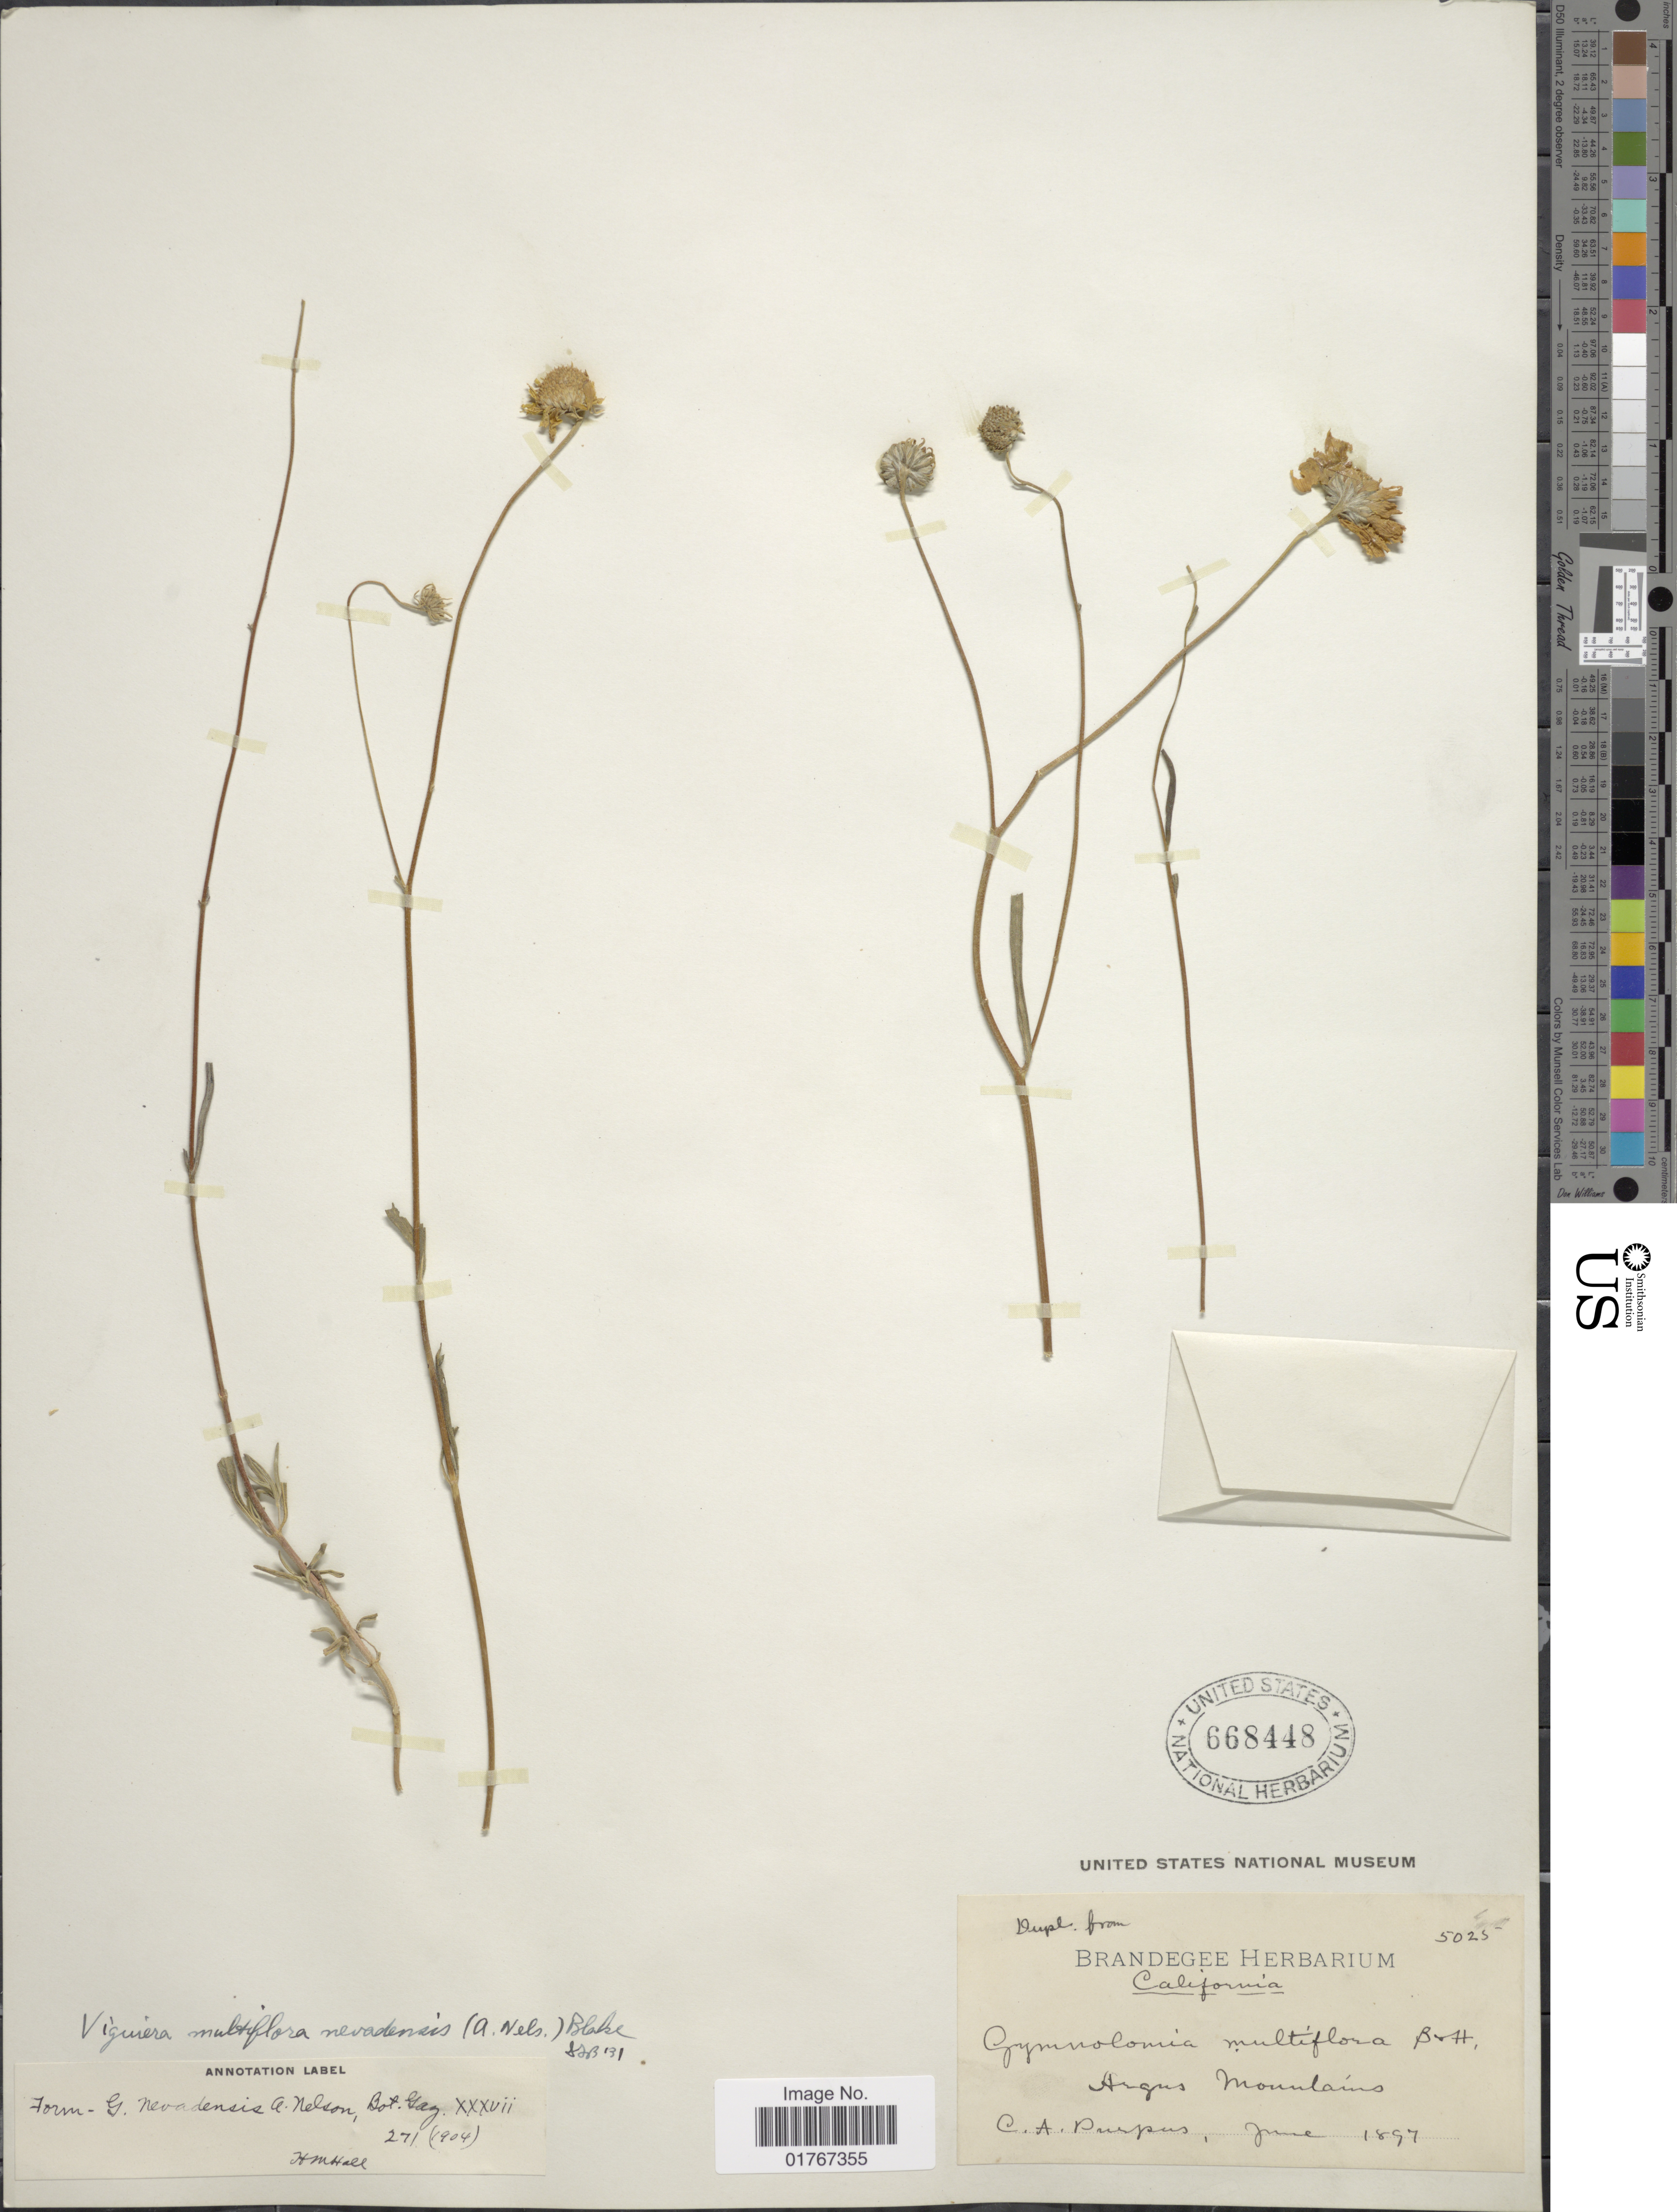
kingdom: Plantae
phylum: Tracheophyta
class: Magnoliopsida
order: Asterales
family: Asteraceae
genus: Heliomeris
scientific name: Heliomeris multiflora var. nevadensis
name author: (A. Nelson) Blake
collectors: C. A. Purpus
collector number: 5025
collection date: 1897-06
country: United States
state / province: California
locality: Argus Mountains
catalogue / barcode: US 668448